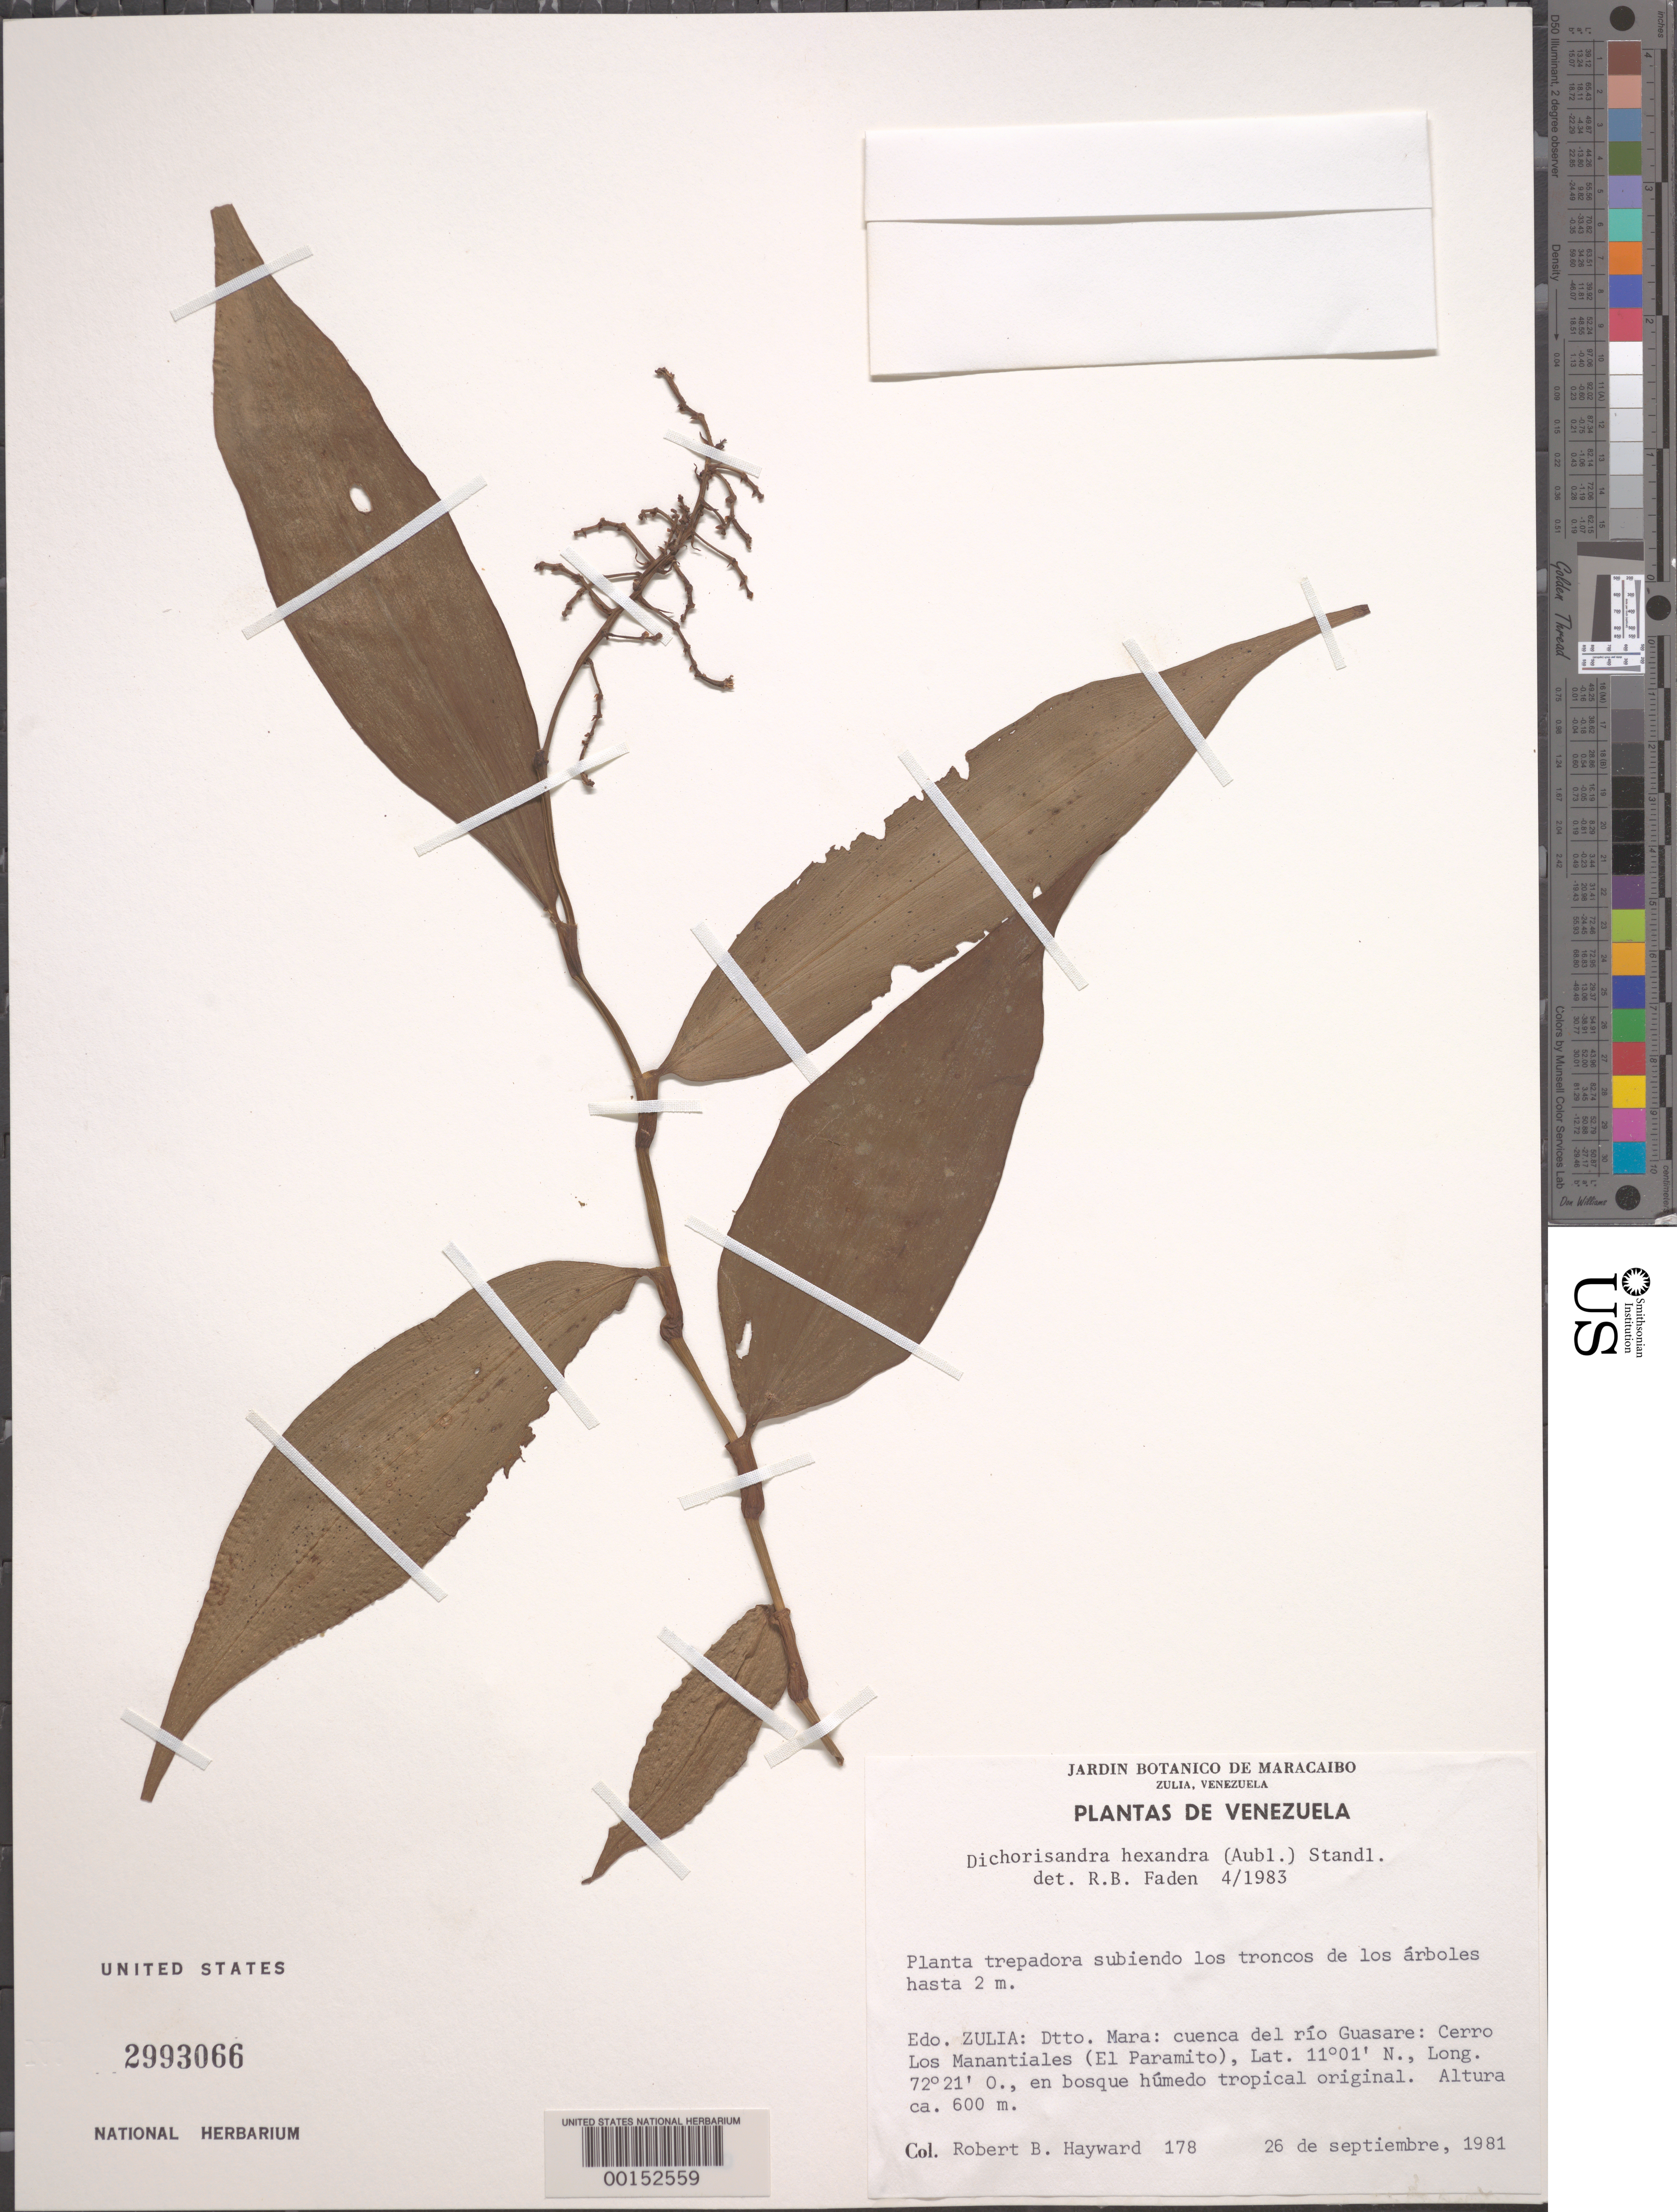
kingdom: Plantae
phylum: Tracheophyta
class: Liliopsida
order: Commelinales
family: Commelinaceae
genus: Dichorisandra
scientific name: Dichorisandra hexandra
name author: (Aubl.) Standl.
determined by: Faden, Robert B., (US), Smithsonian Institution - National Museum of Natural History (UNITED STATES)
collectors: R. Hayward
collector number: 178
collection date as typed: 26 Sep 1981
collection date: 1981-09-26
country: Venezuela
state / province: Zulia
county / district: Mara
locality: Rio guasare, cerro los manantiales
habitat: Tropical forest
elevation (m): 600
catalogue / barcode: US 2993066